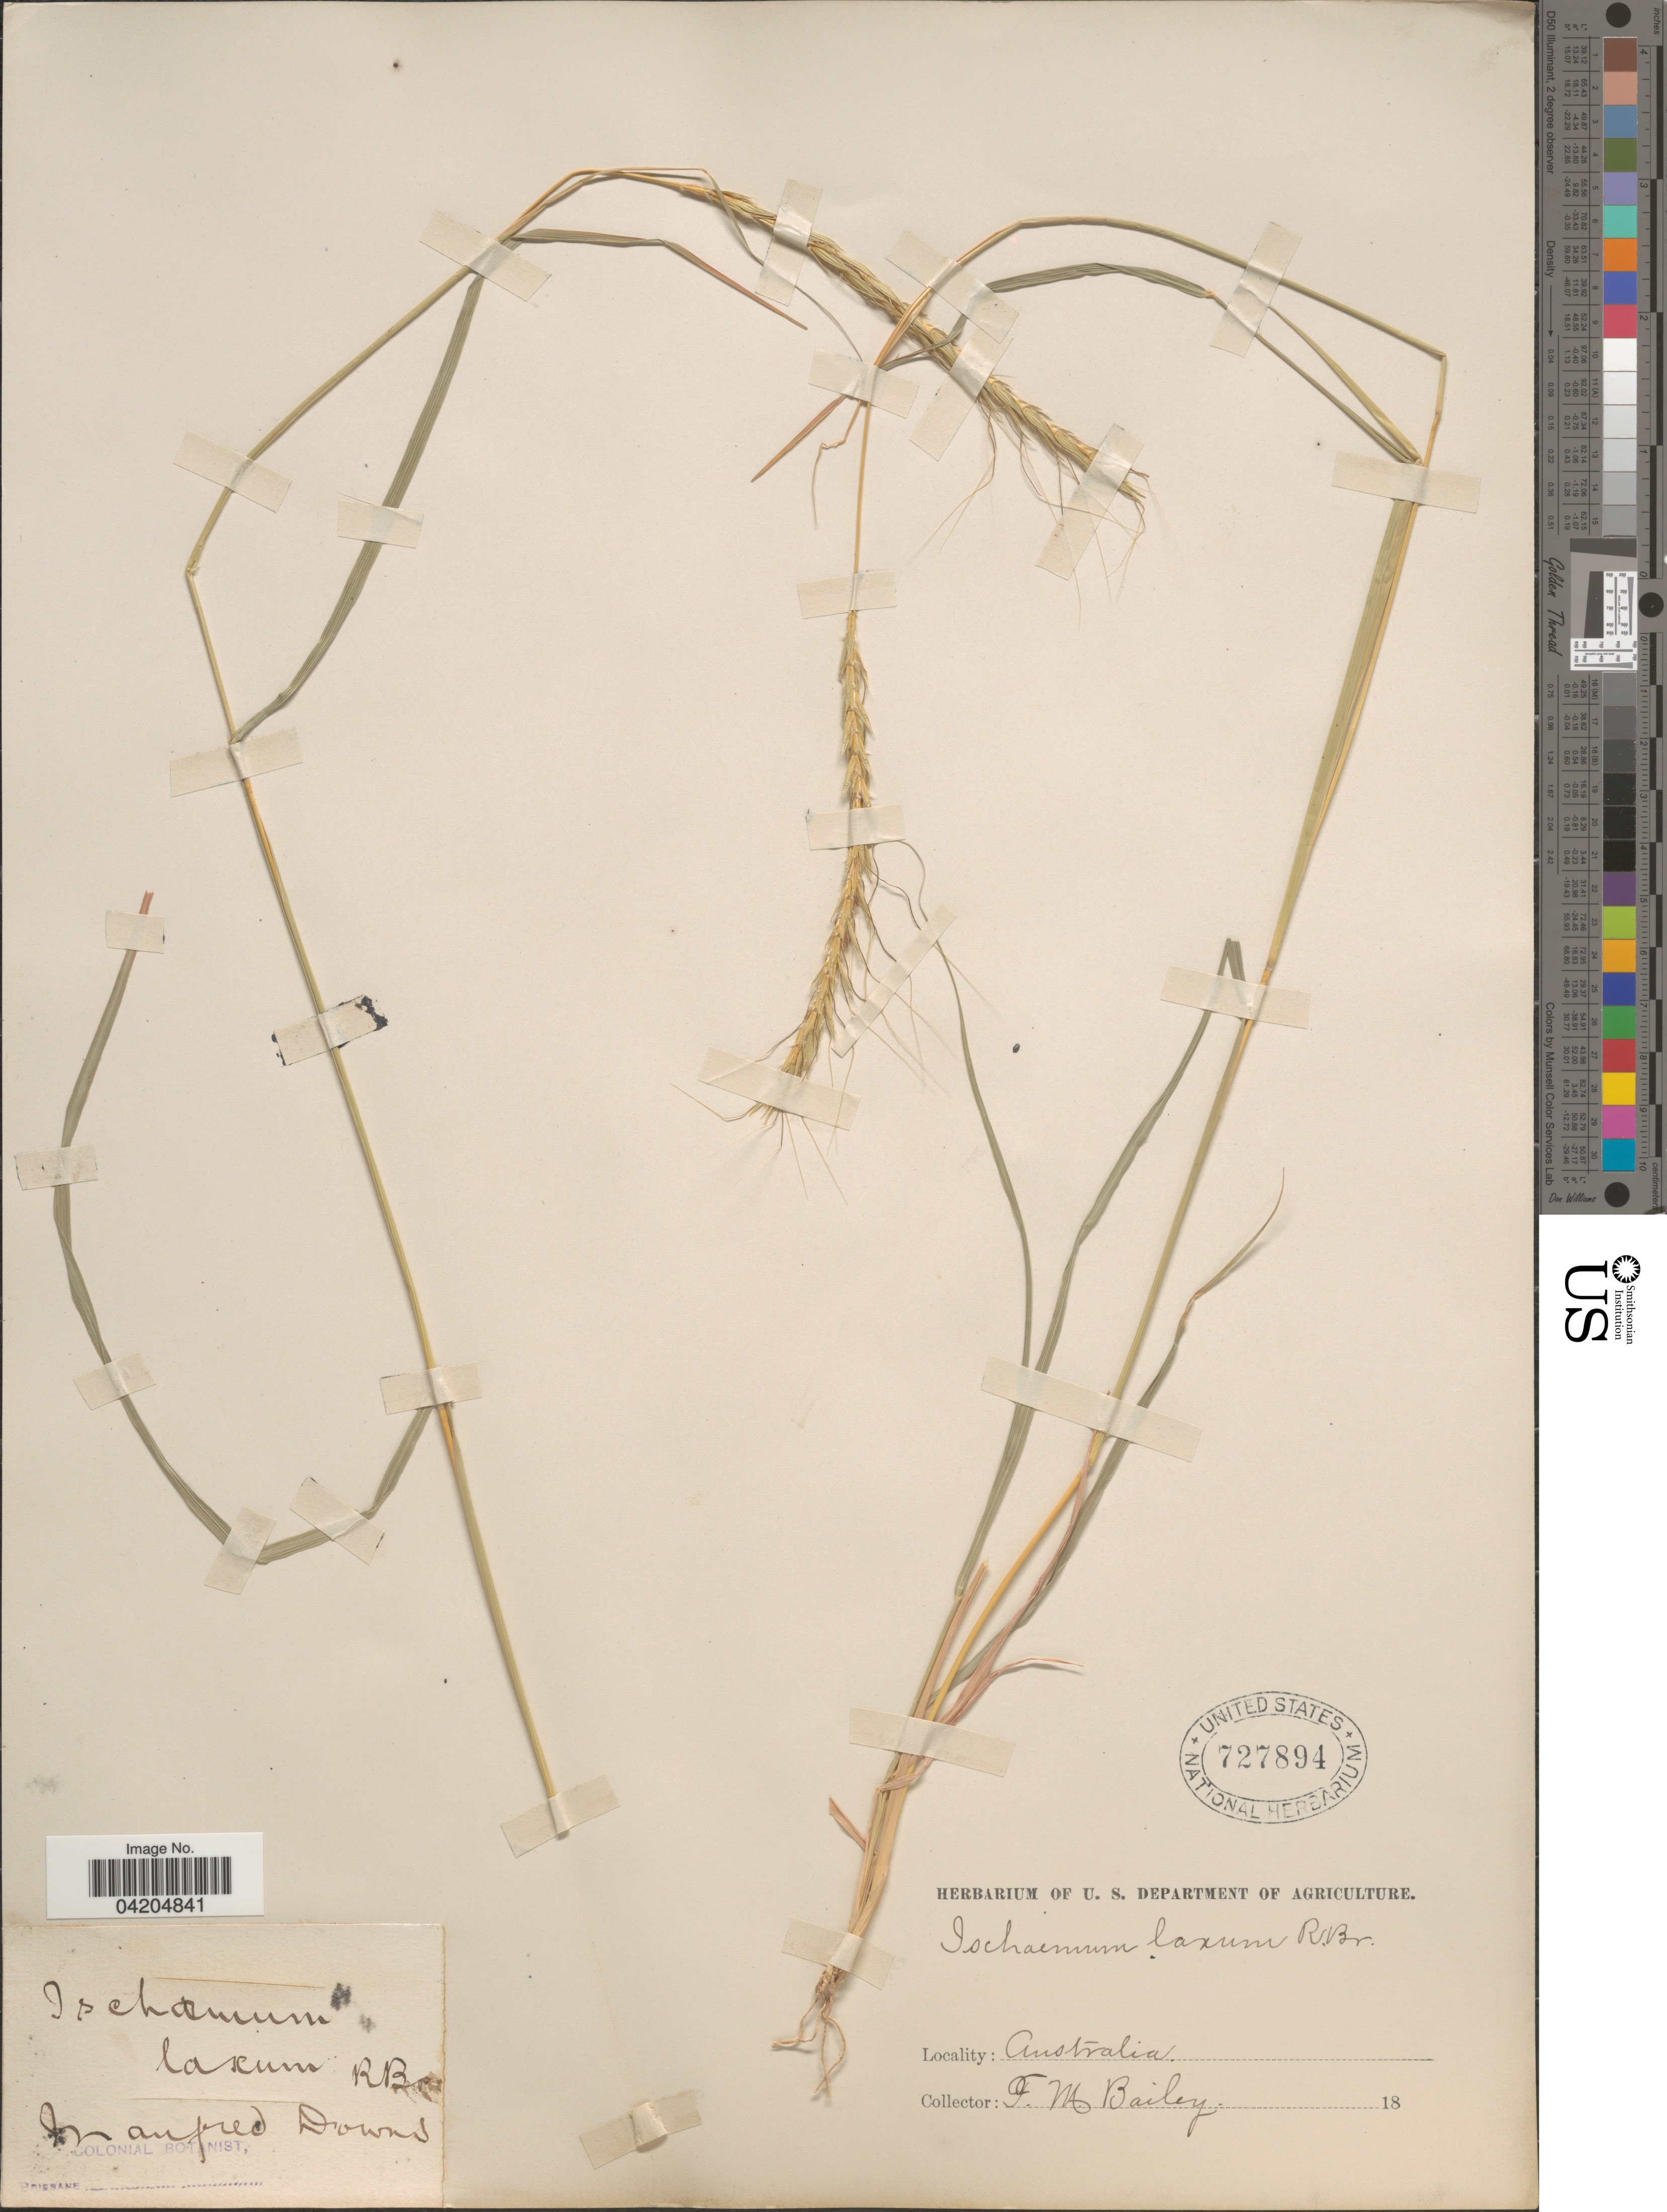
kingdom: Plantae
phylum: Tracheophyta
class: Liliopsida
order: Poales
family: Poaceae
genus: Sehima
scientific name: Sehima nervosa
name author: Stapf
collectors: F. M. Bailey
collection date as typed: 18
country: Australia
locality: In an [illegible text] Downs.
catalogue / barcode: US 727894